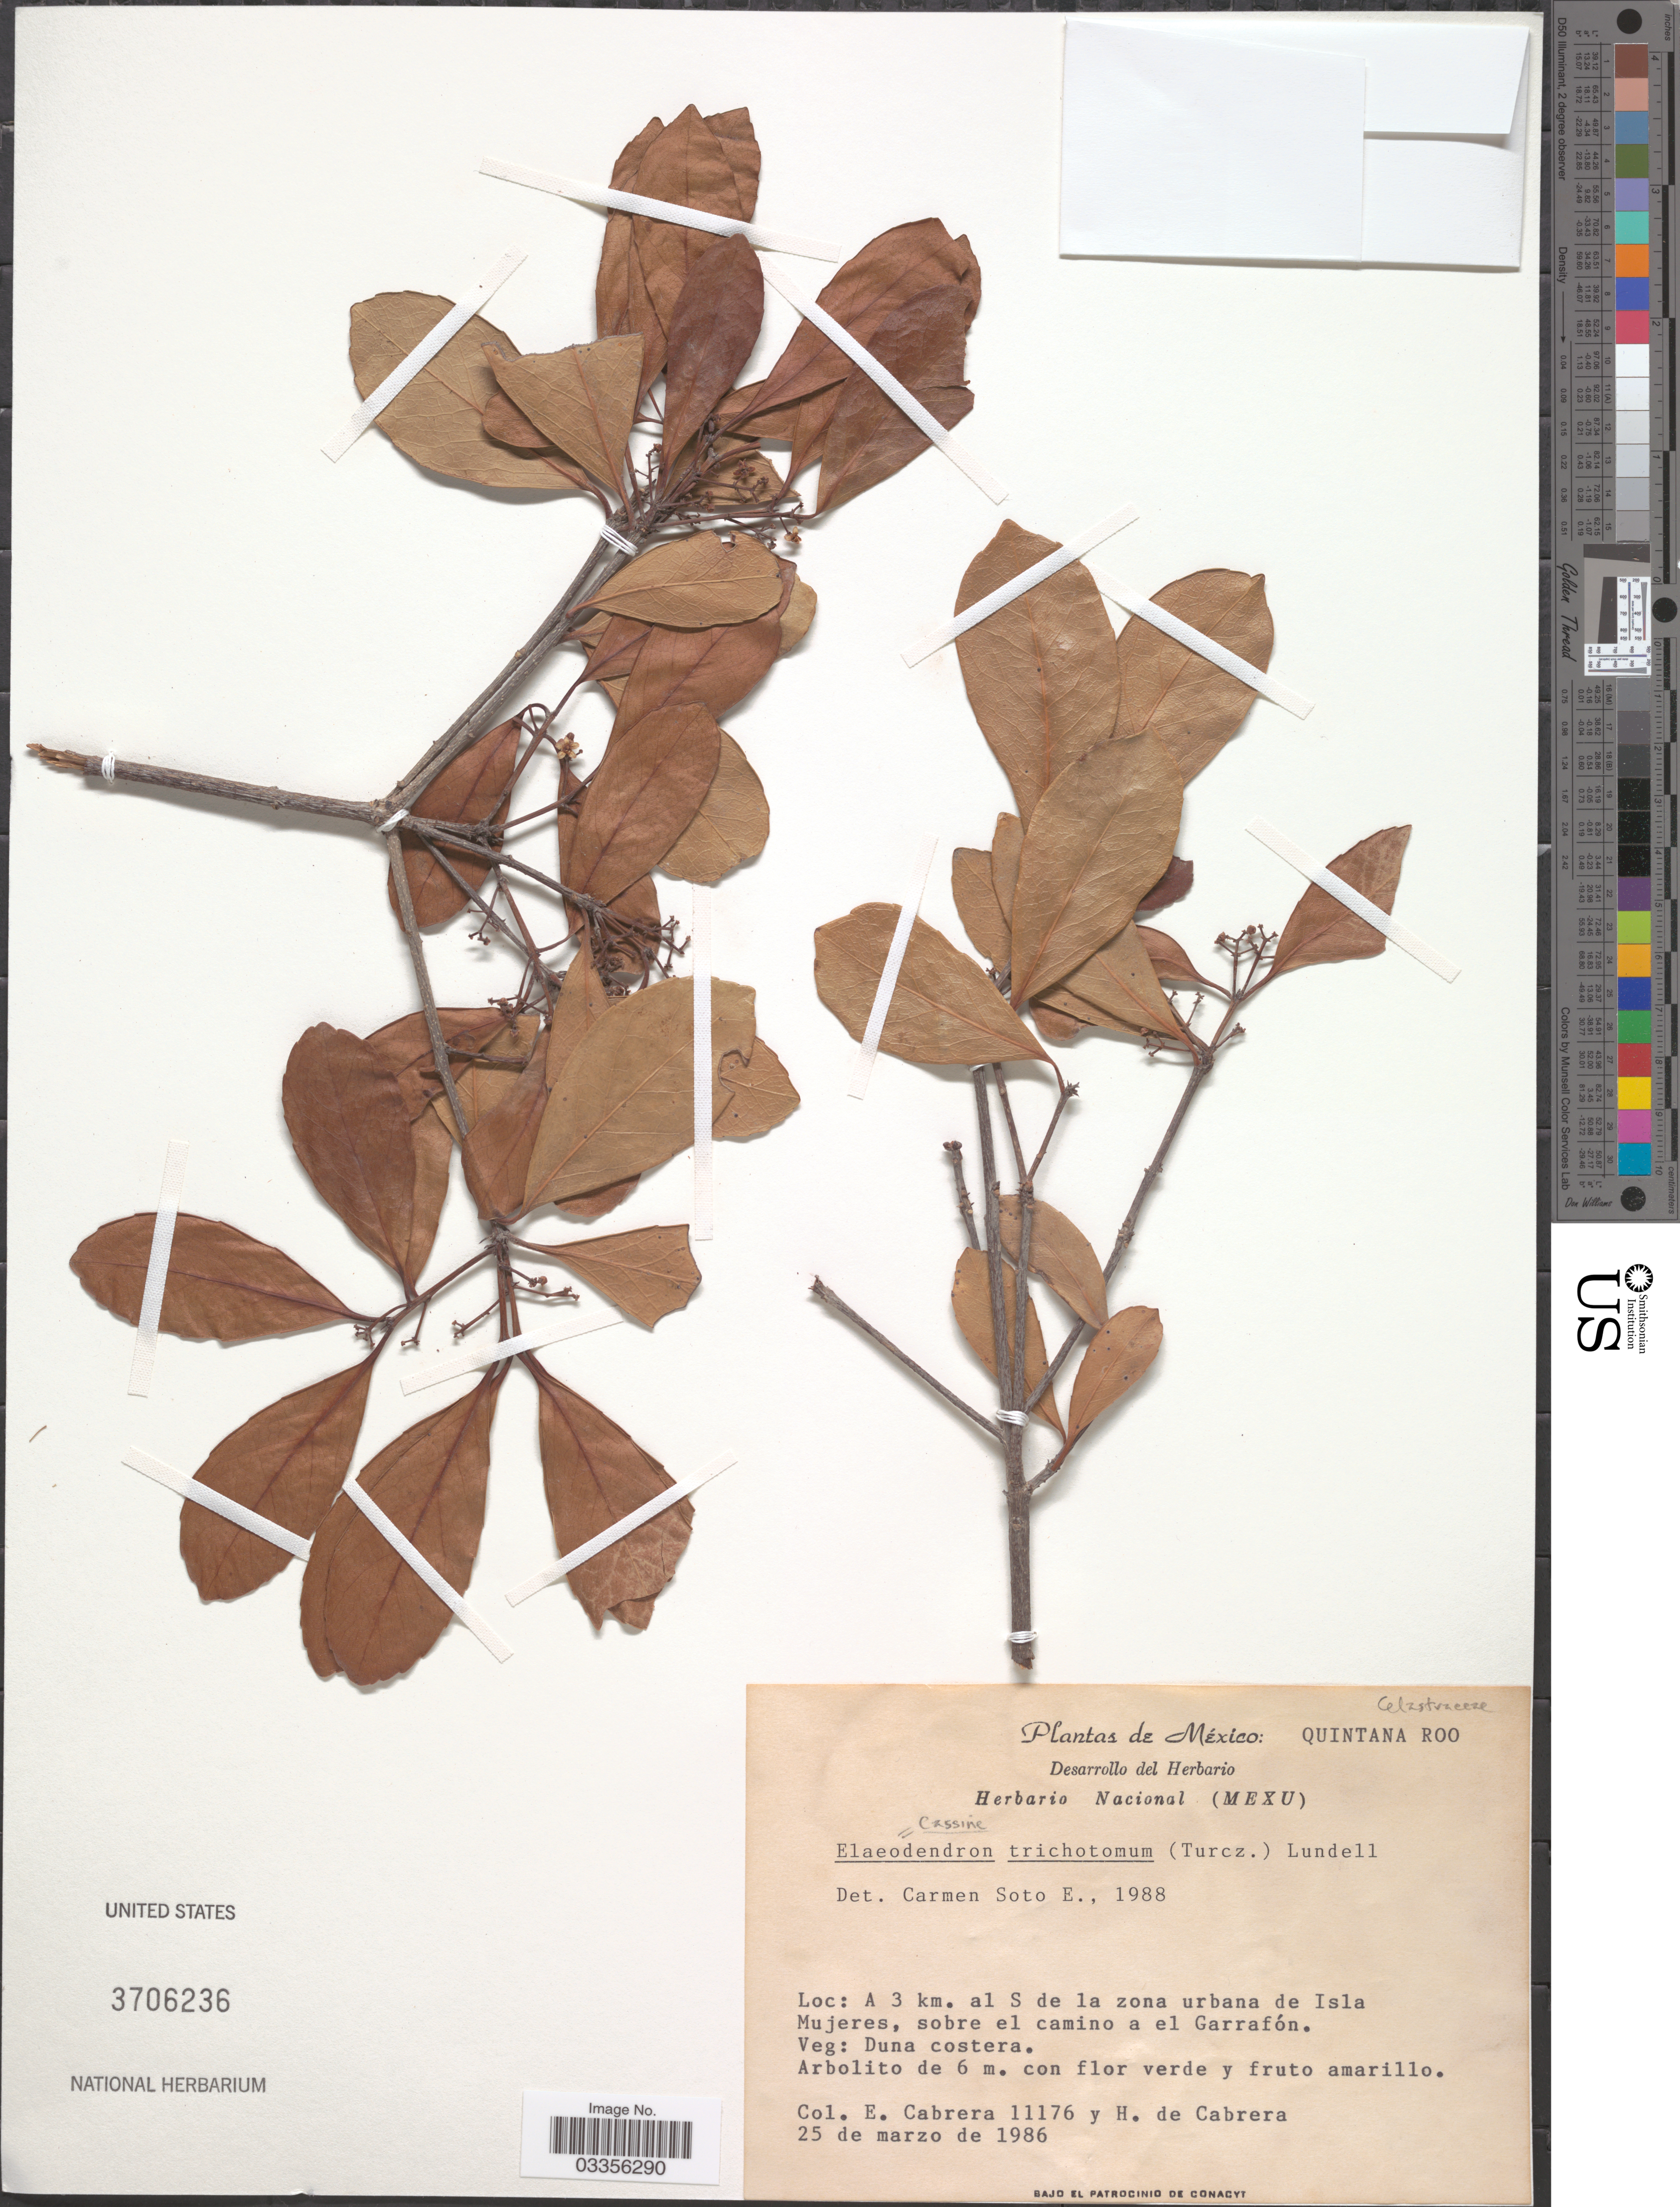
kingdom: Plantae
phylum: Tracheophyta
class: Magnoliopsida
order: Celastrales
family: Celastraceae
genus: Elaeodendron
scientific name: Elaeodendron trichotomum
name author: (Turcz.) Lundell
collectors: E. Cabrera & H. de Cabrera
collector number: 11176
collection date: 1986-03-25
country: Mexico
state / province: Quintana Roo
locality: A 3 km. al S de la zona urbana de Isla Mujeres, sobre el camino a el Garrafón.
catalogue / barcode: US 3706236